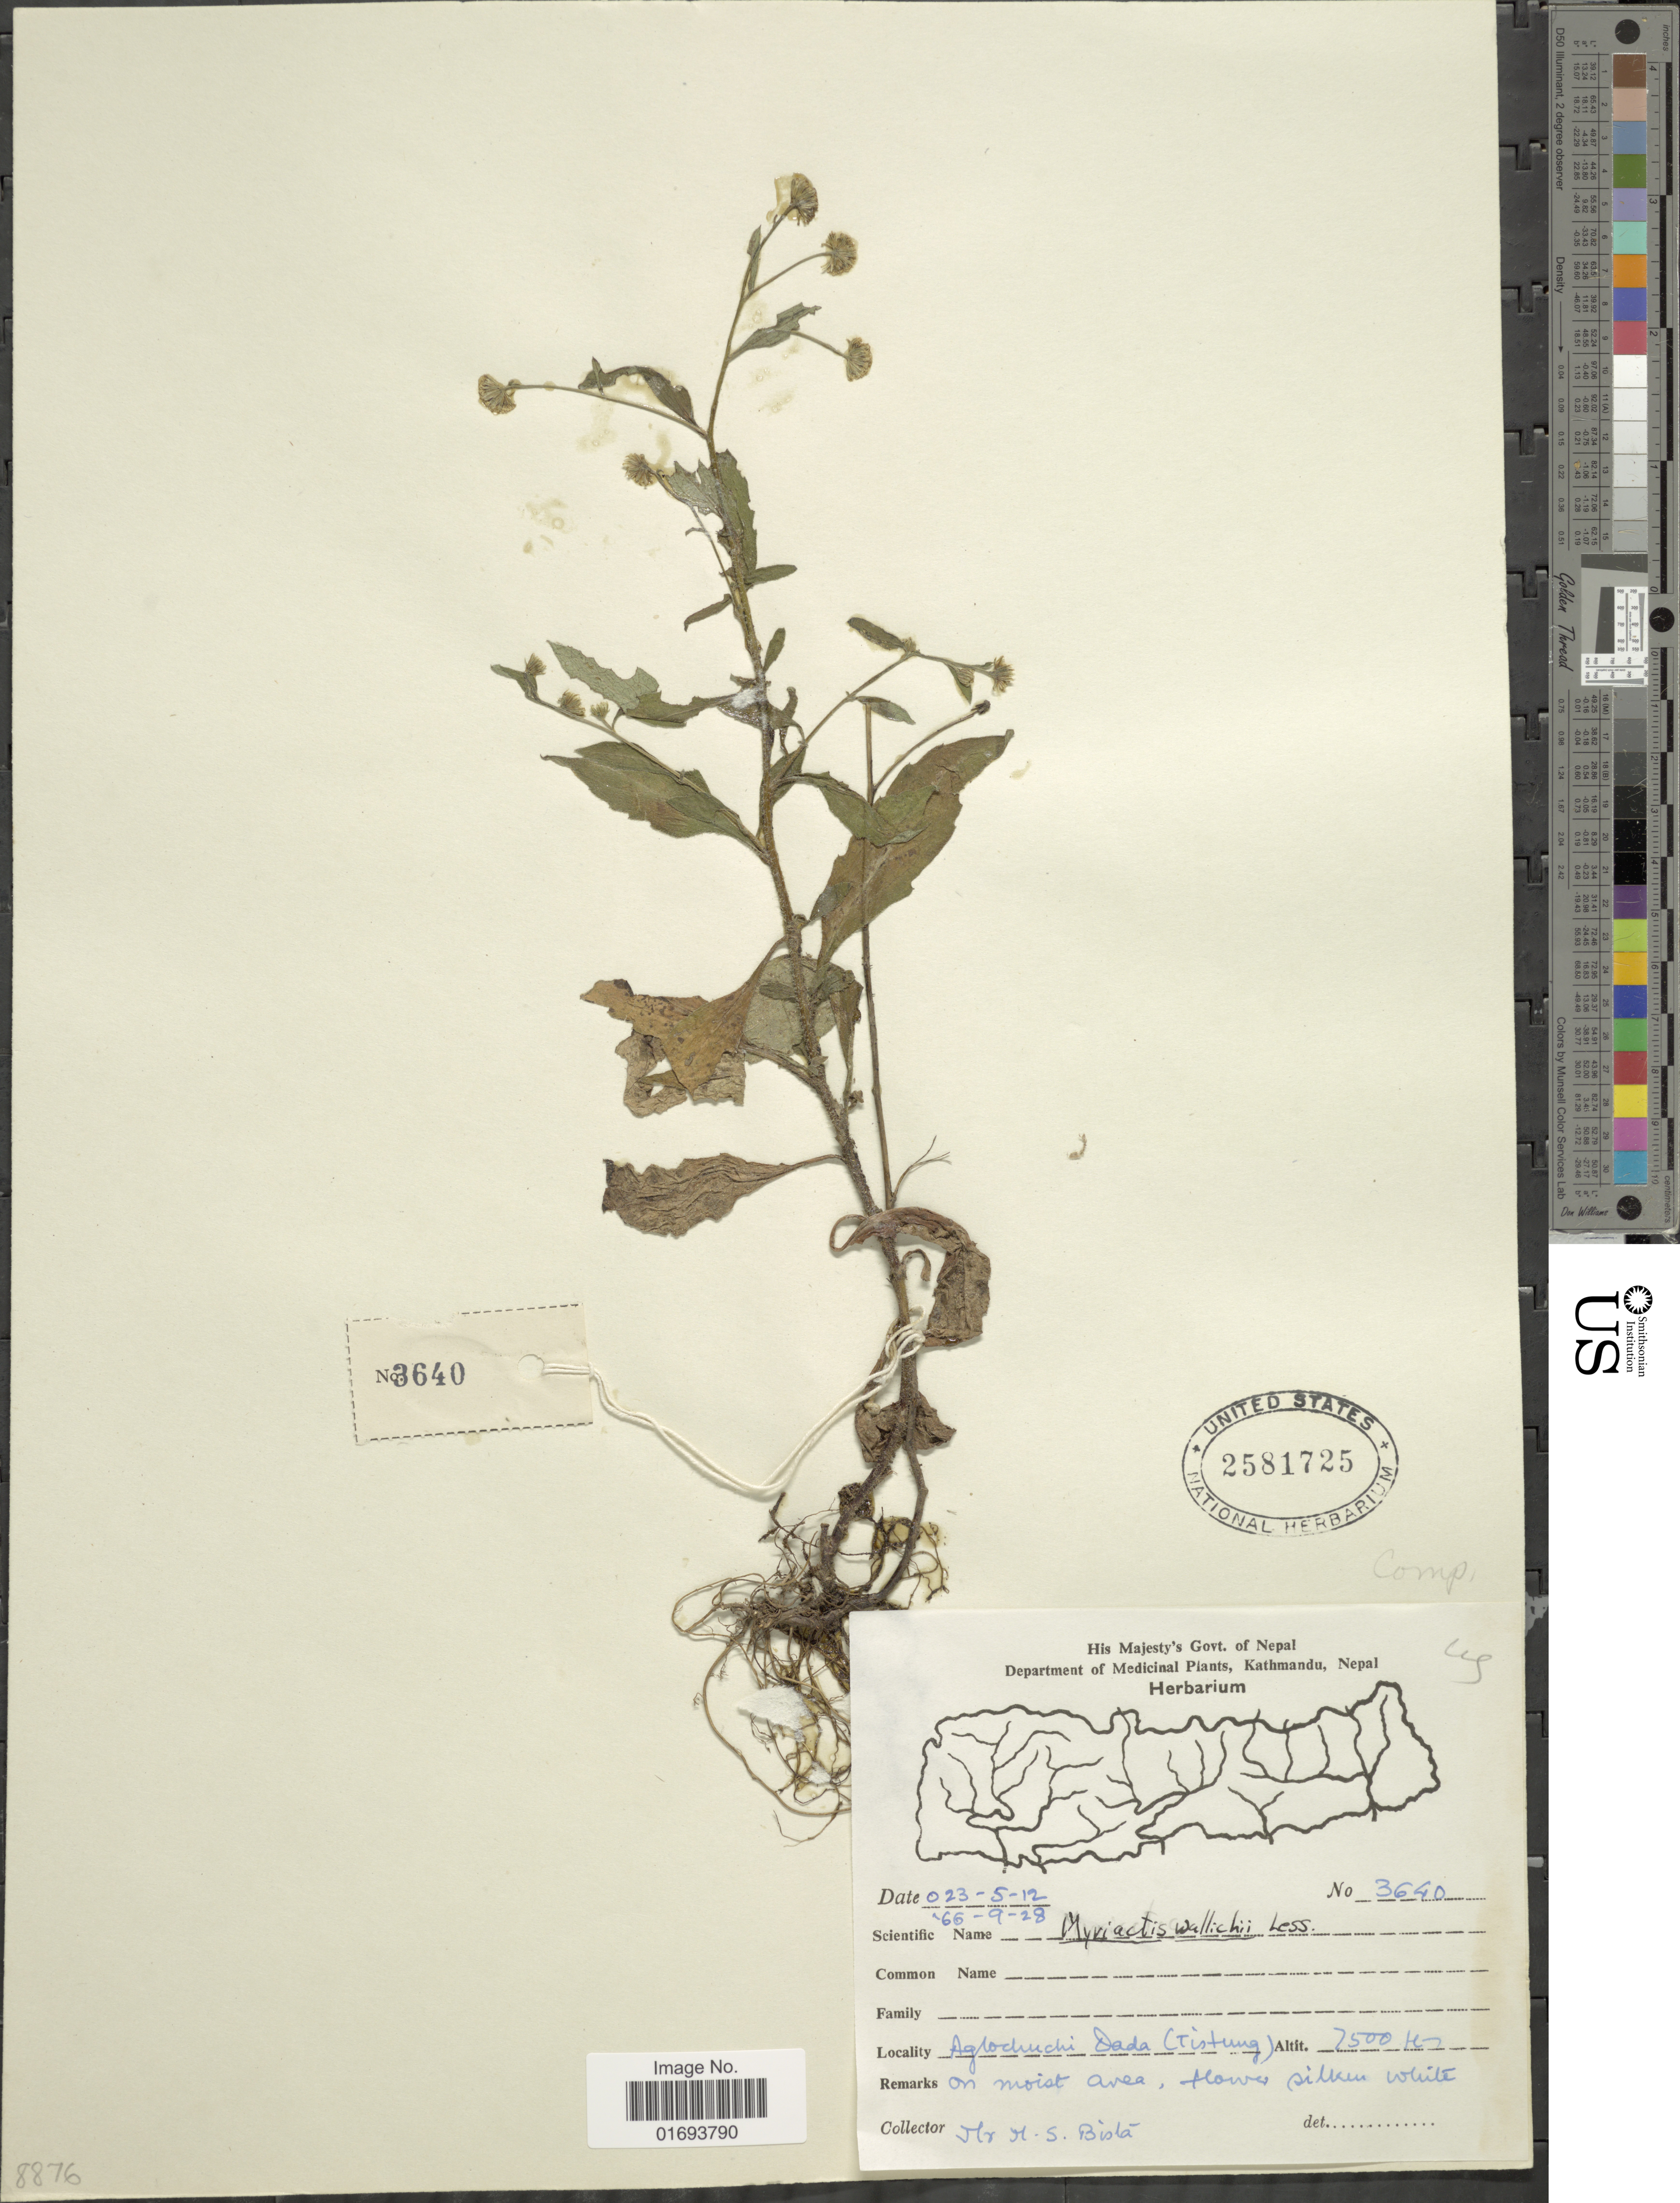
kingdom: Plantae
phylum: Tracheophyta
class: Magnoliopsida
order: Asterales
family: Asteraceae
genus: Myriactis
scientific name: Myriactis wallichii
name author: Less.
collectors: -. Bista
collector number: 3640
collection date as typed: Transcribed d/m/y: 23/5/12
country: Nepal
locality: Kathmandu, Nepal. Aglochuchi Dada(Tistung) [interpreted]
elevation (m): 2286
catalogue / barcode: US 2581725